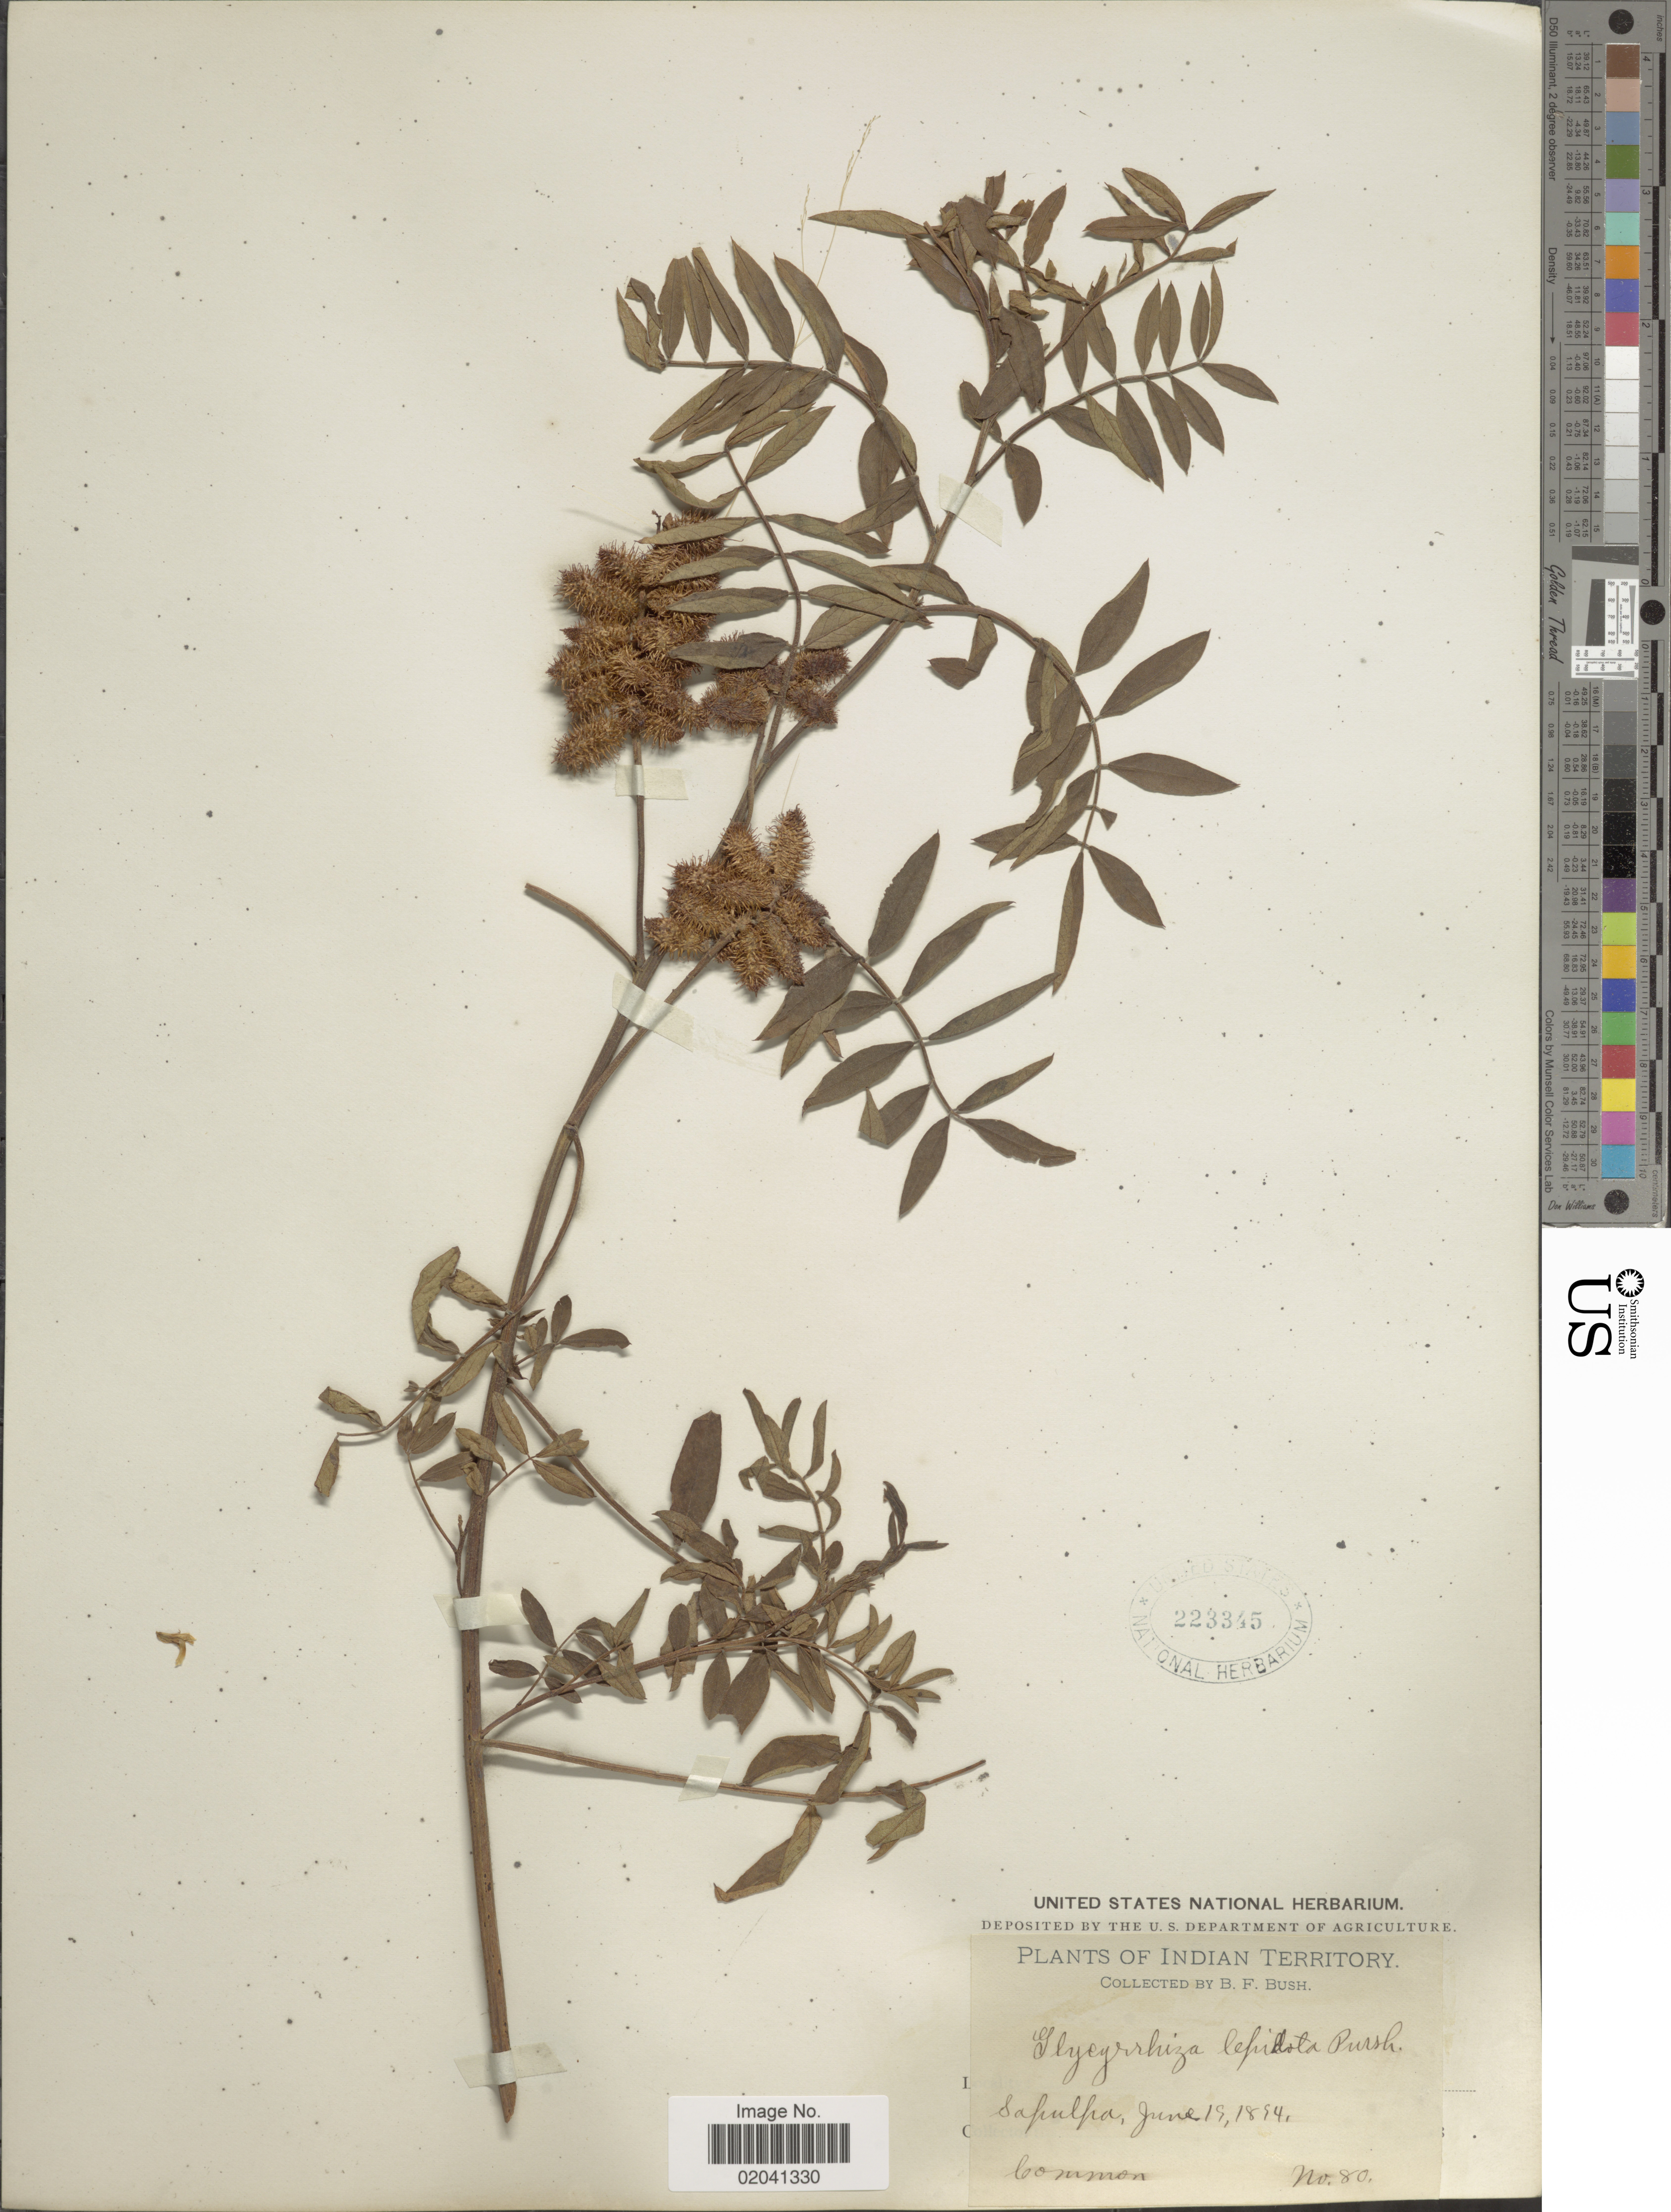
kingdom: Plantae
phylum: Tracheophyta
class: Magnoliopsida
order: Fabales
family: Fabaceae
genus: Glycyrrhiza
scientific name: Glycyrrhiza lepidota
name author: Pursh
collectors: B. F. Bush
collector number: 80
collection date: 1894-06-19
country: United States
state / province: Oklahoma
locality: Indian Territory. Sapulpa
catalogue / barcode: US 223345